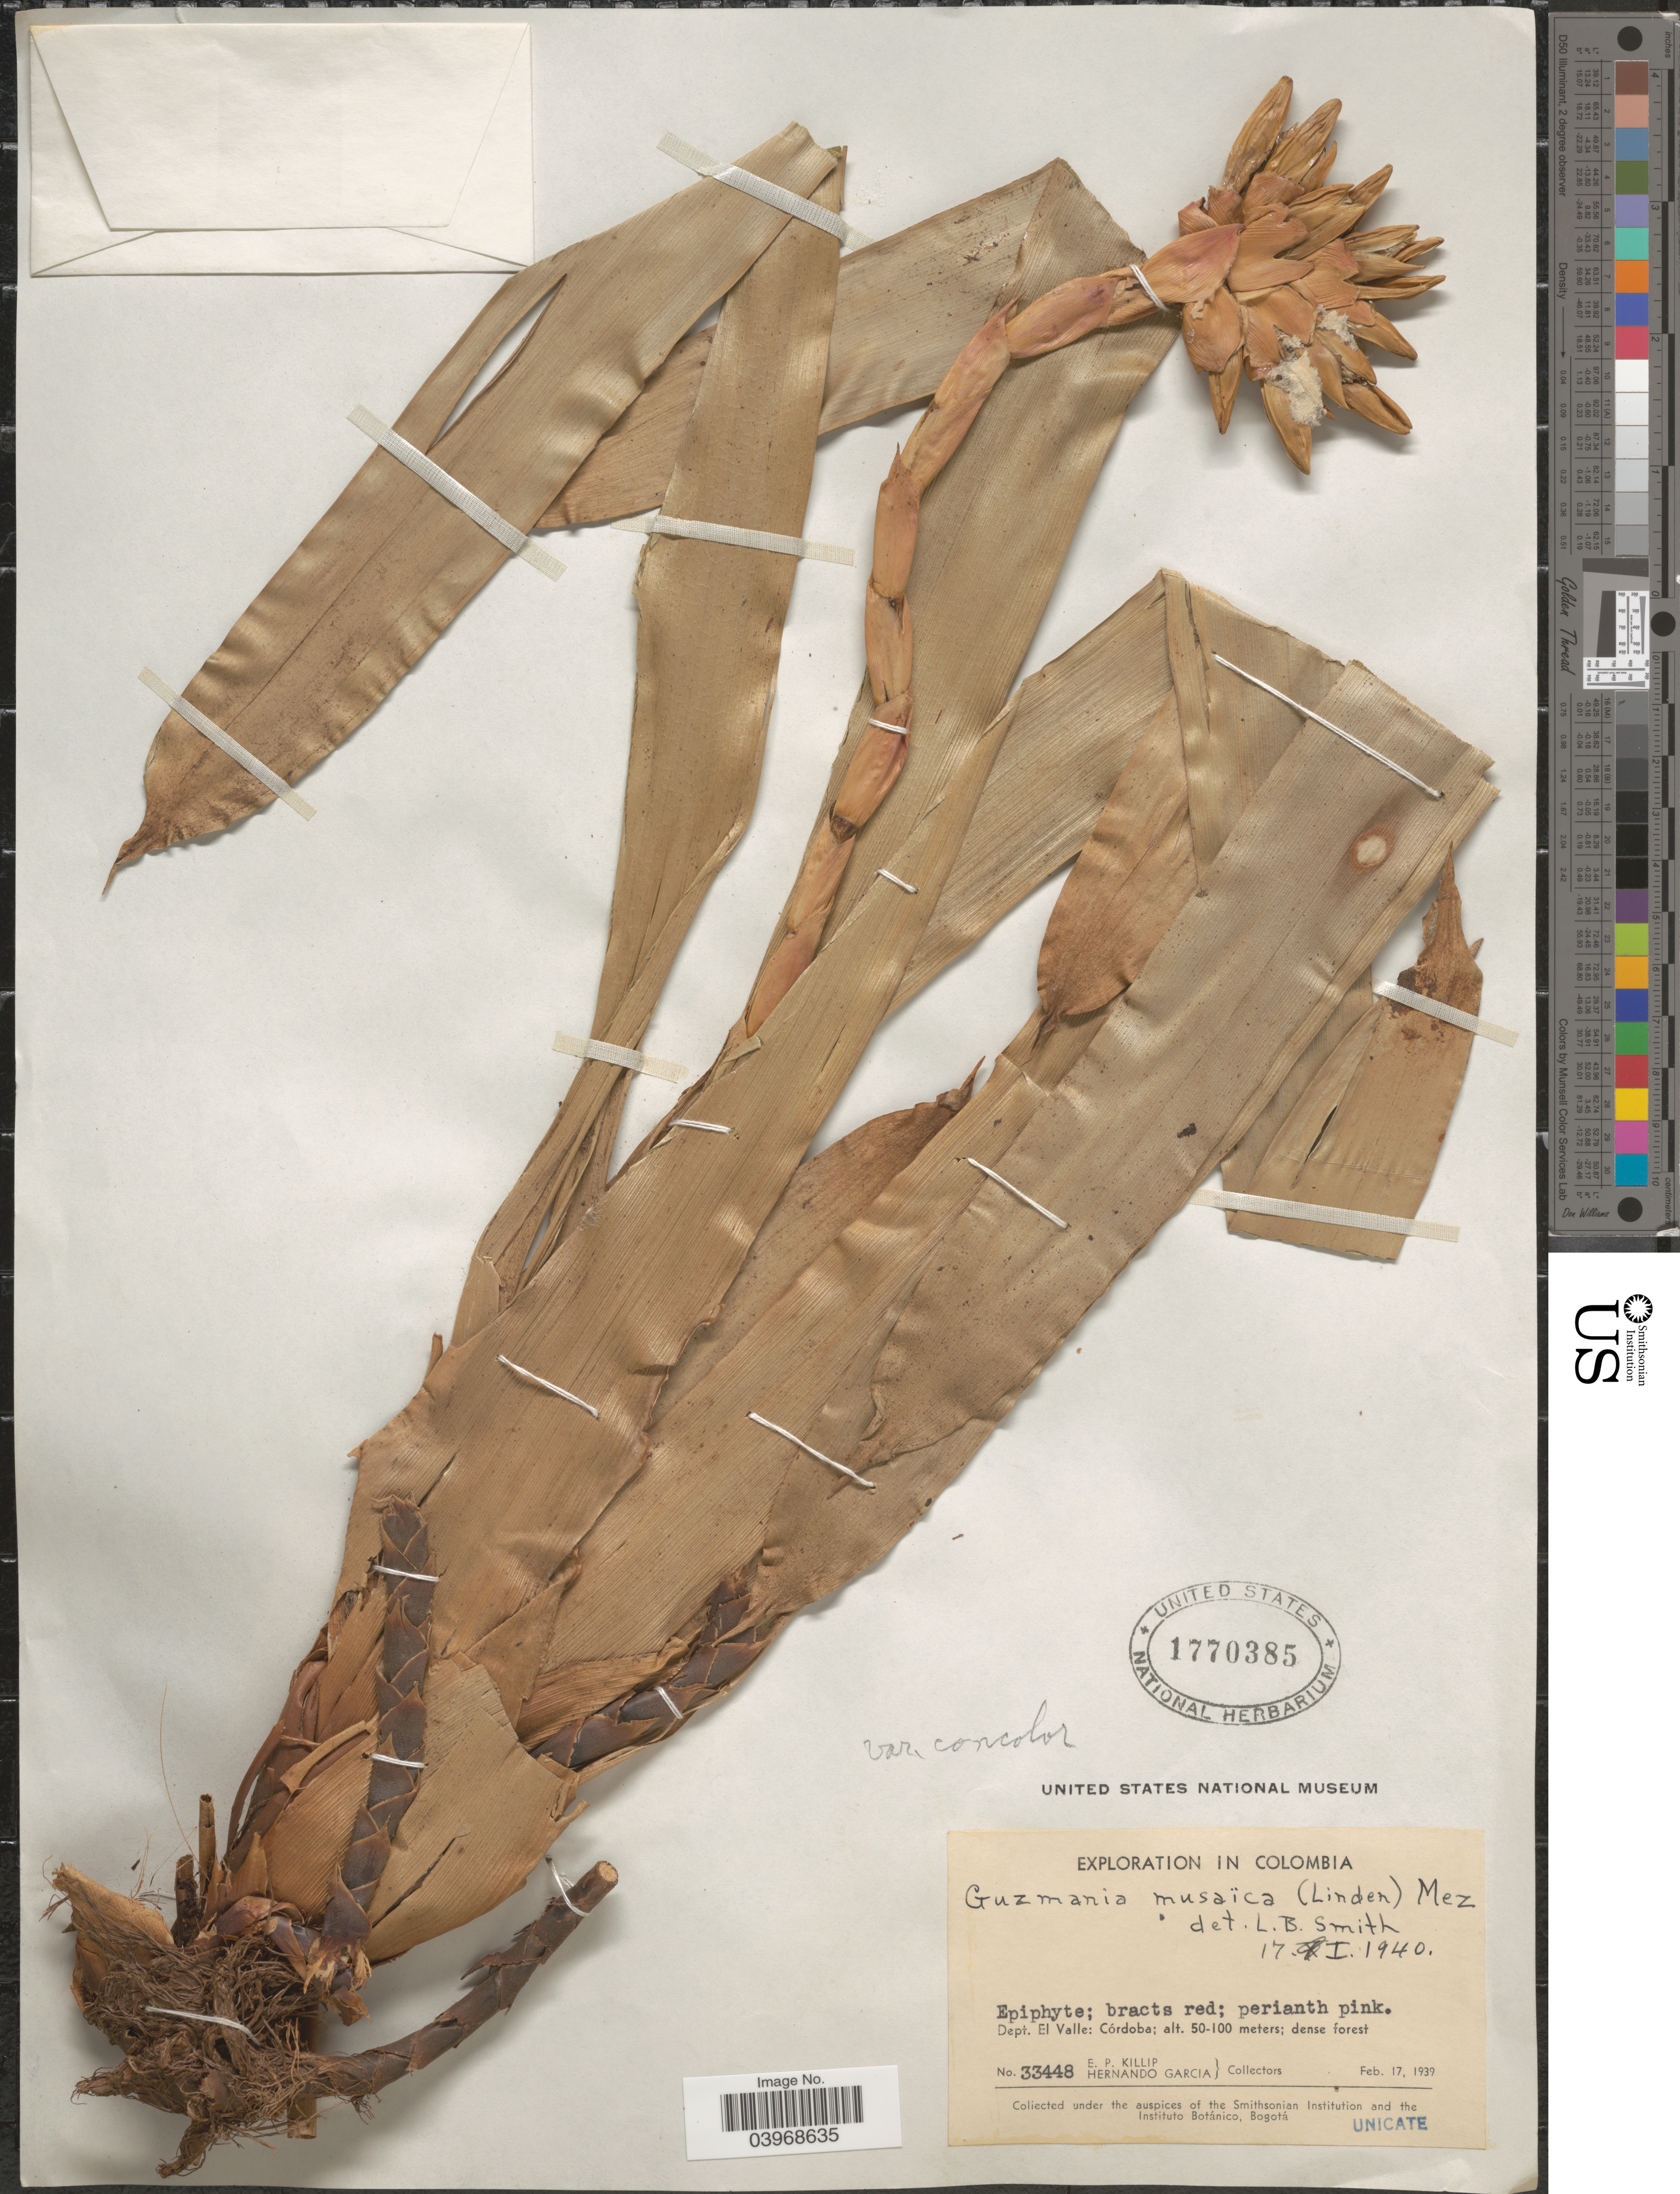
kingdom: Plantae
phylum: Tracheophyta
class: Liliopsida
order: Poales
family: Bromeliaceae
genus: Guzmania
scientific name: Guzmania musaica var. concolor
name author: L.B. Sm.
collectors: E. P. Killip & H. Garcia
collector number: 33448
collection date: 1939-02-17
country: Colombia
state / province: Valle del Cauca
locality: Dept. El Valle: Córdaba.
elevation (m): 50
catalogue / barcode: US 1770385